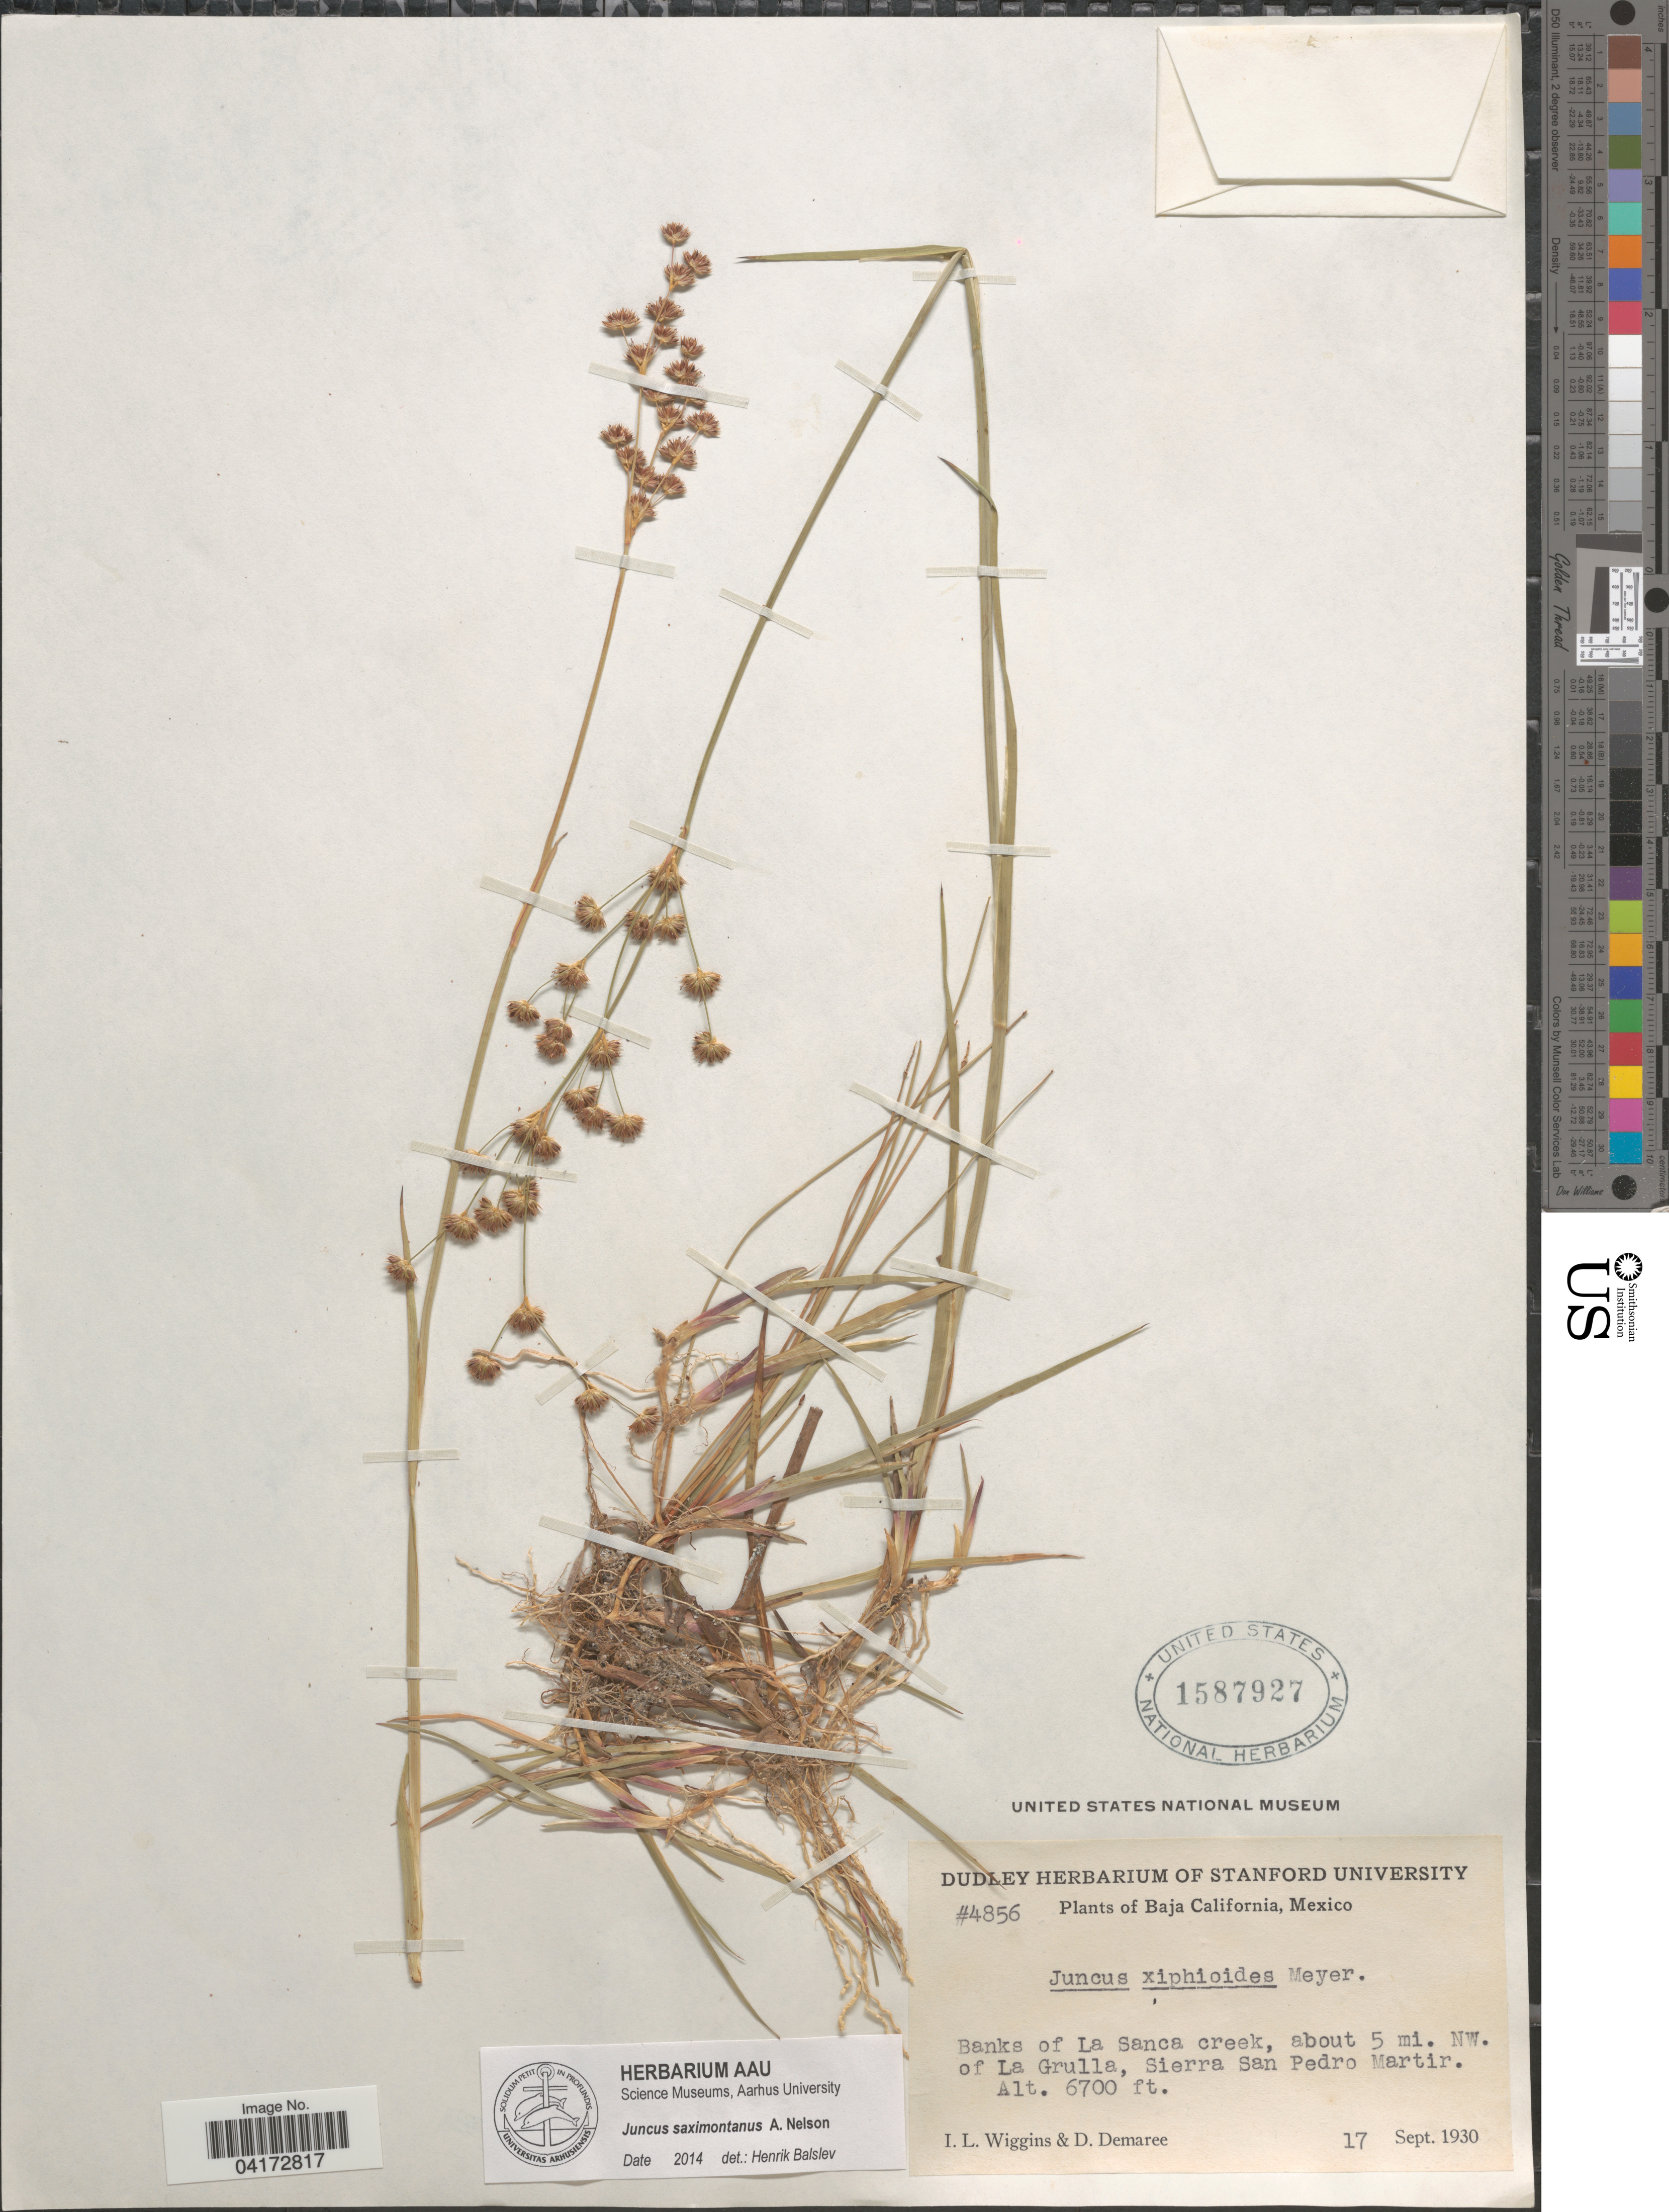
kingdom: Plantae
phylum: Tracheophyta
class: Liliopsida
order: Poales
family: Juncaceae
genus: Juncus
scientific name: Juncus saximontanus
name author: A. Nelson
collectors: I. L. Wiggins & D. Demaree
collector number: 4856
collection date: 1930-09-17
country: Mexico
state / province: Baja California Norte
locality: Banks of La Sanca creek, about 5 mi. NW. of la Grulla, Sierra San Pedro Martir.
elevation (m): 2042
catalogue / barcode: US 1587927